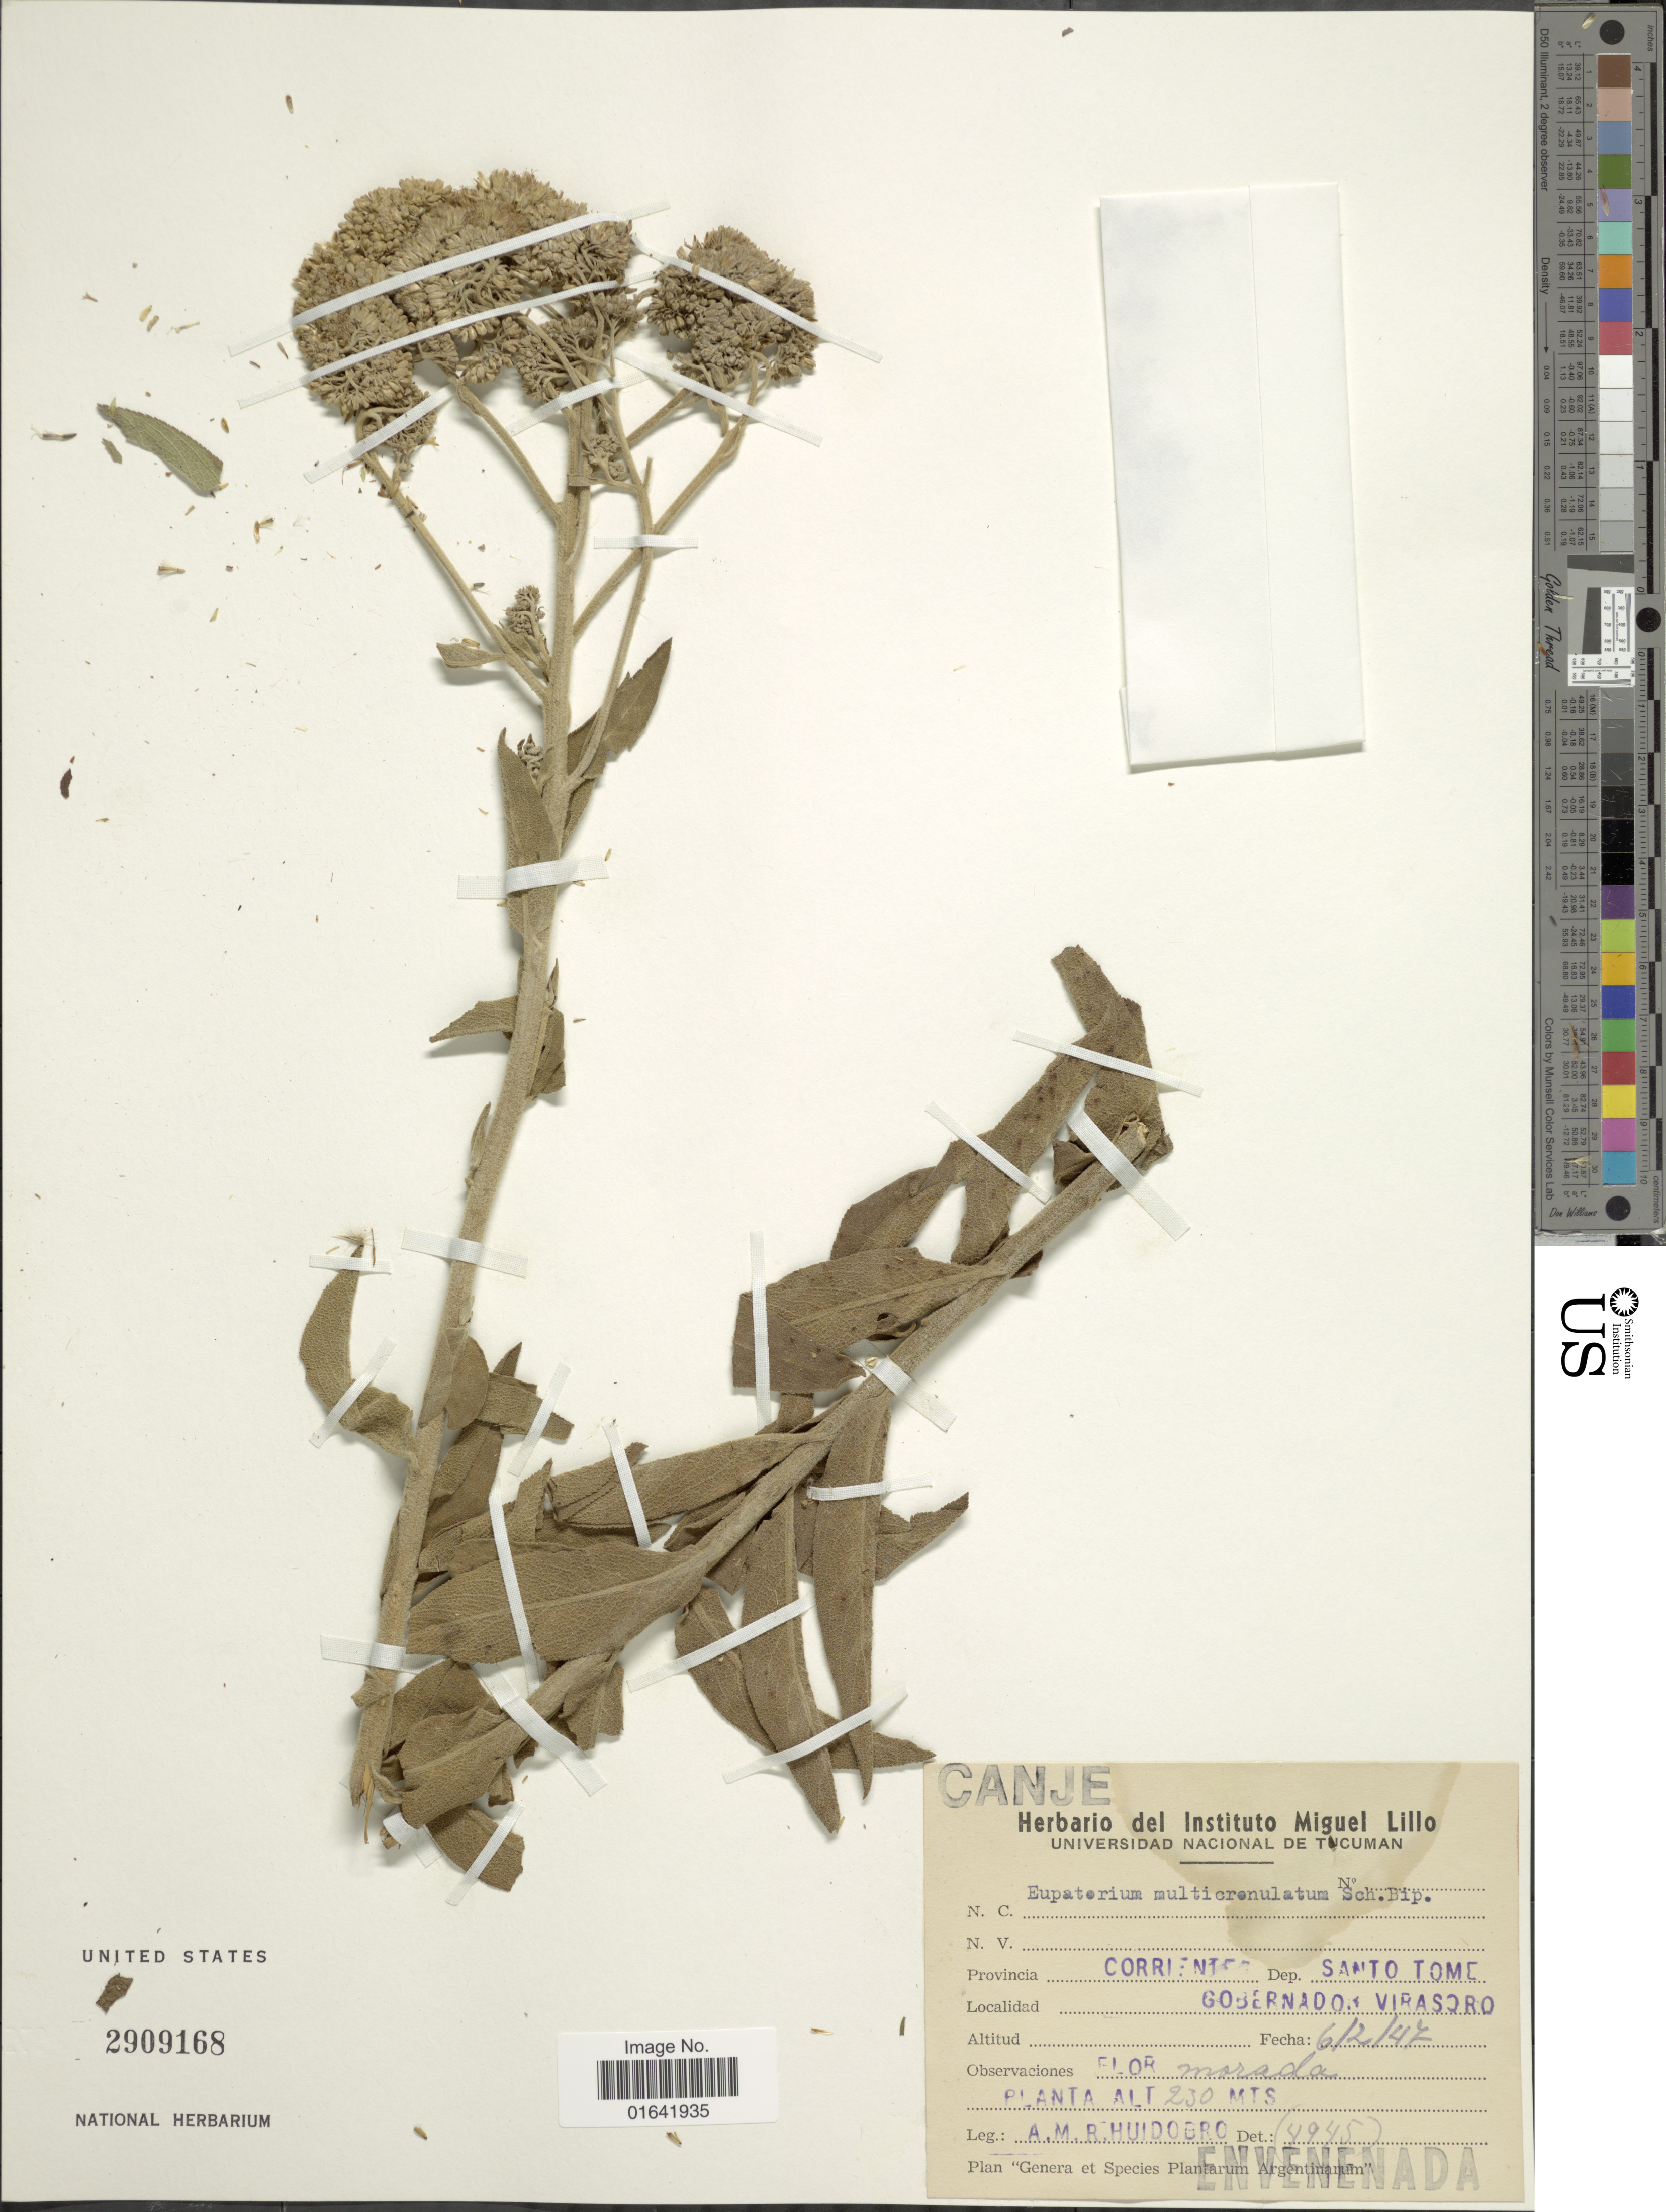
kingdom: Plantae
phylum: Tracheophyta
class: Magnoliopsida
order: Asterales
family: Asteraceae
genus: Disynaphia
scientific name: Disynaphia multicrenulata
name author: (Sch. Bip. ex Baker) R.M. King & H. Rob.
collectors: A. M. R. Huidobro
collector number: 4945*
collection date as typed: Transcribed d/m/y: 6/2/47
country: Argentina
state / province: Corrientes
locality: Dep. Santo Tome, gobernador Virasoro.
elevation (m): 230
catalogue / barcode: US 2909168